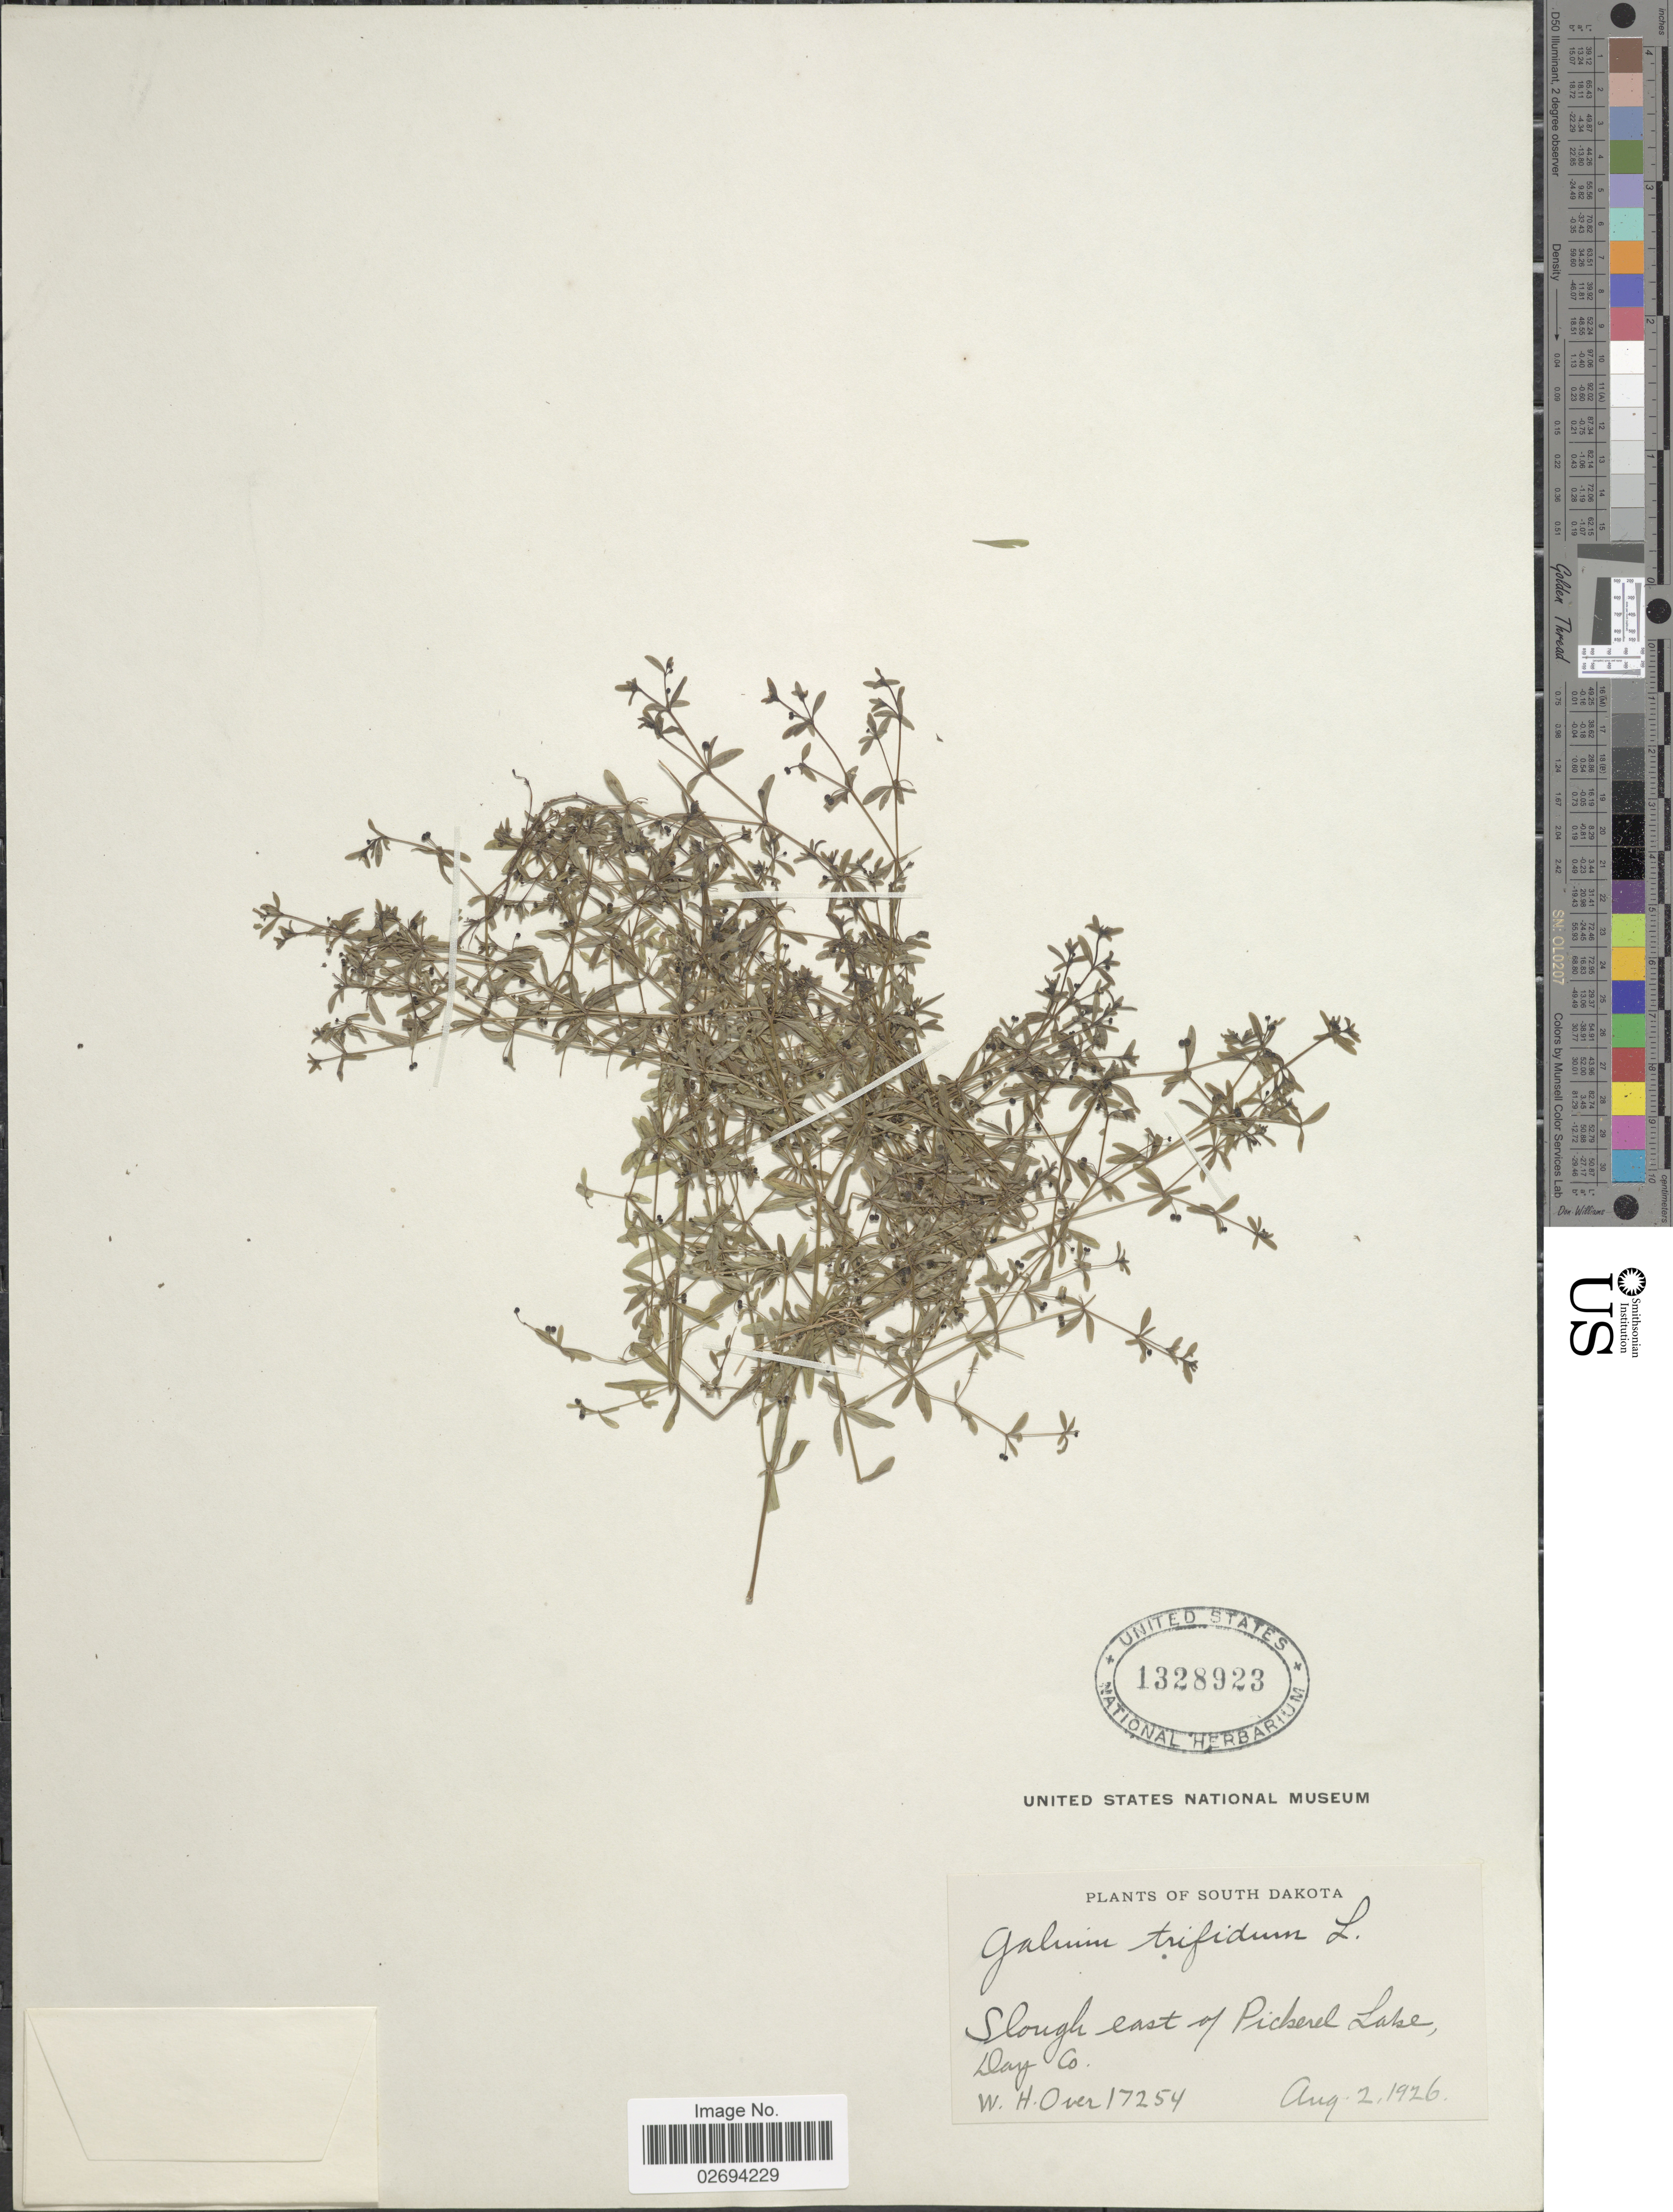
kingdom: Plantae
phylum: Tracheophyta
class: Magnoliopsida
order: Gentianales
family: Rubiaceae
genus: Galium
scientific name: Galium trifidum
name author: L.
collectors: W. Over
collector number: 17254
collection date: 1926-08-02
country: United States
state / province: South Dakota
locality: Slough east of Pickerel Lake, Day Co.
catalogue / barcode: US 1328923